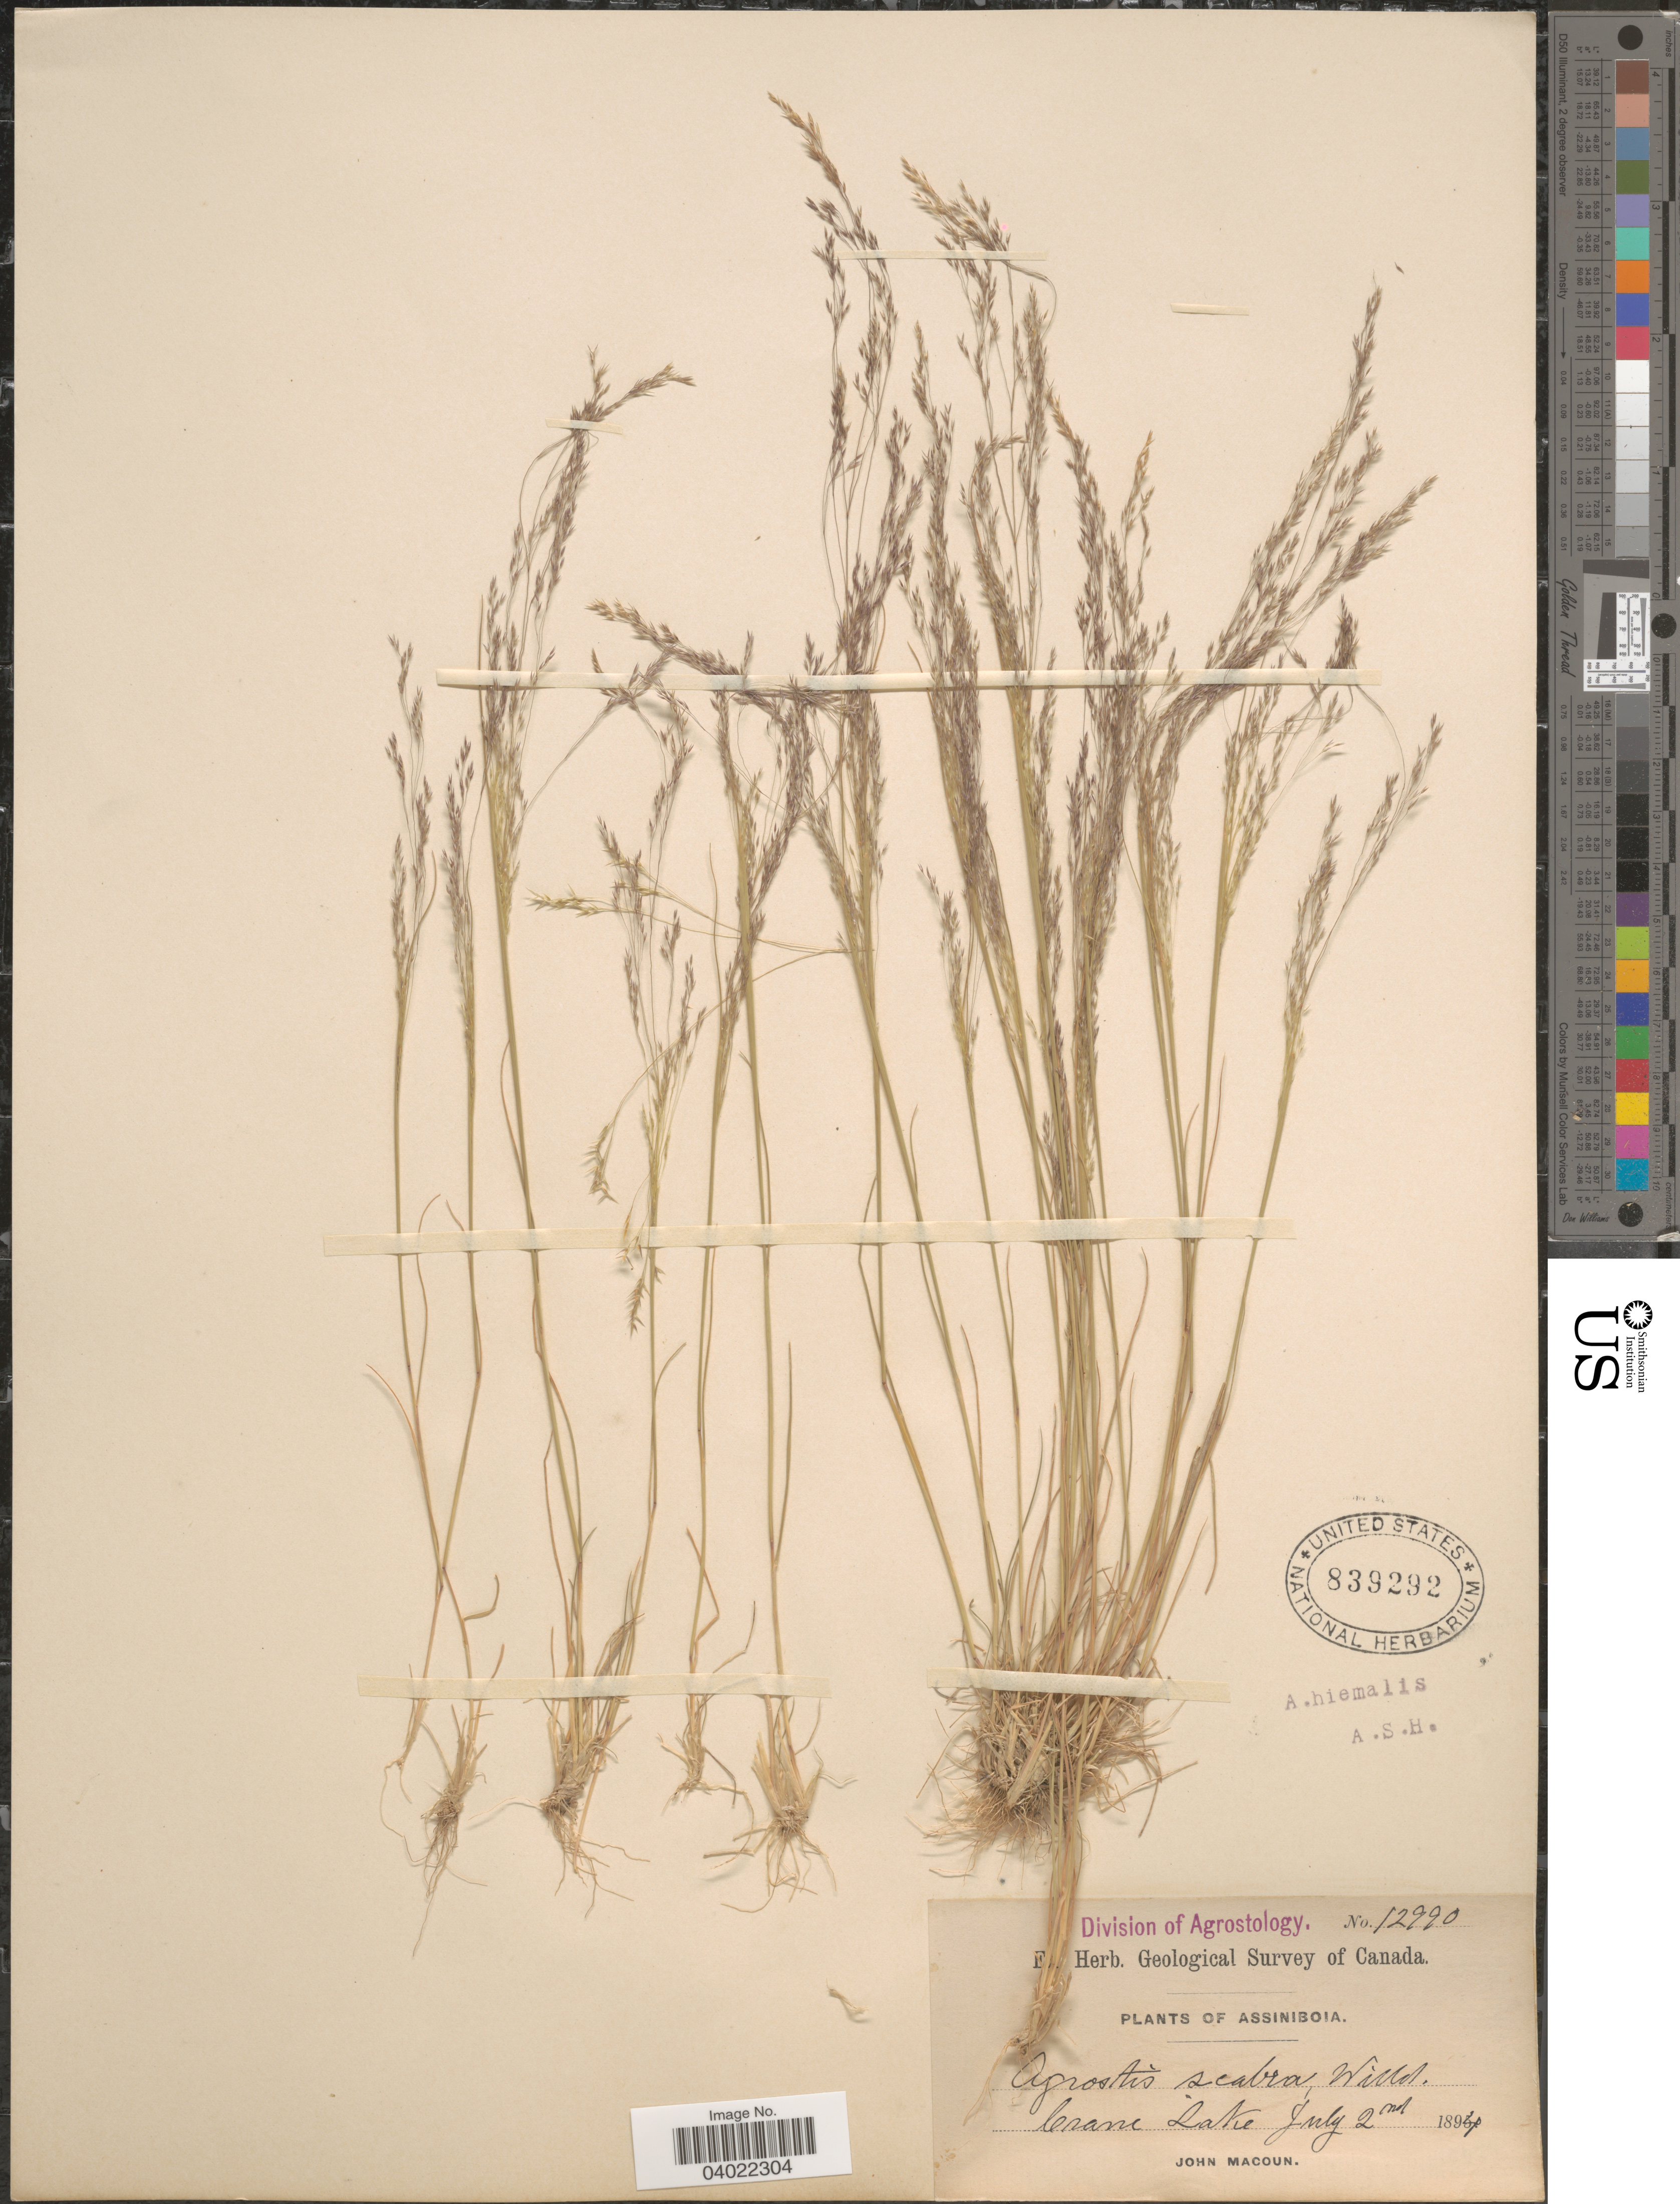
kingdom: Plantae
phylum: Tracheophyta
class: Liliopsida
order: Poales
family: Poaceae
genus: Agrostis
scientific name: Agrostis scabra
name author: Willd.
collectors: J. Macoun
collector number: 12990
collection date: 1894-07-02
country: Canada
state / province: Saskatchewan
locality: Assiniboia. Crane Lake.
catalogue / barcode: US 839292